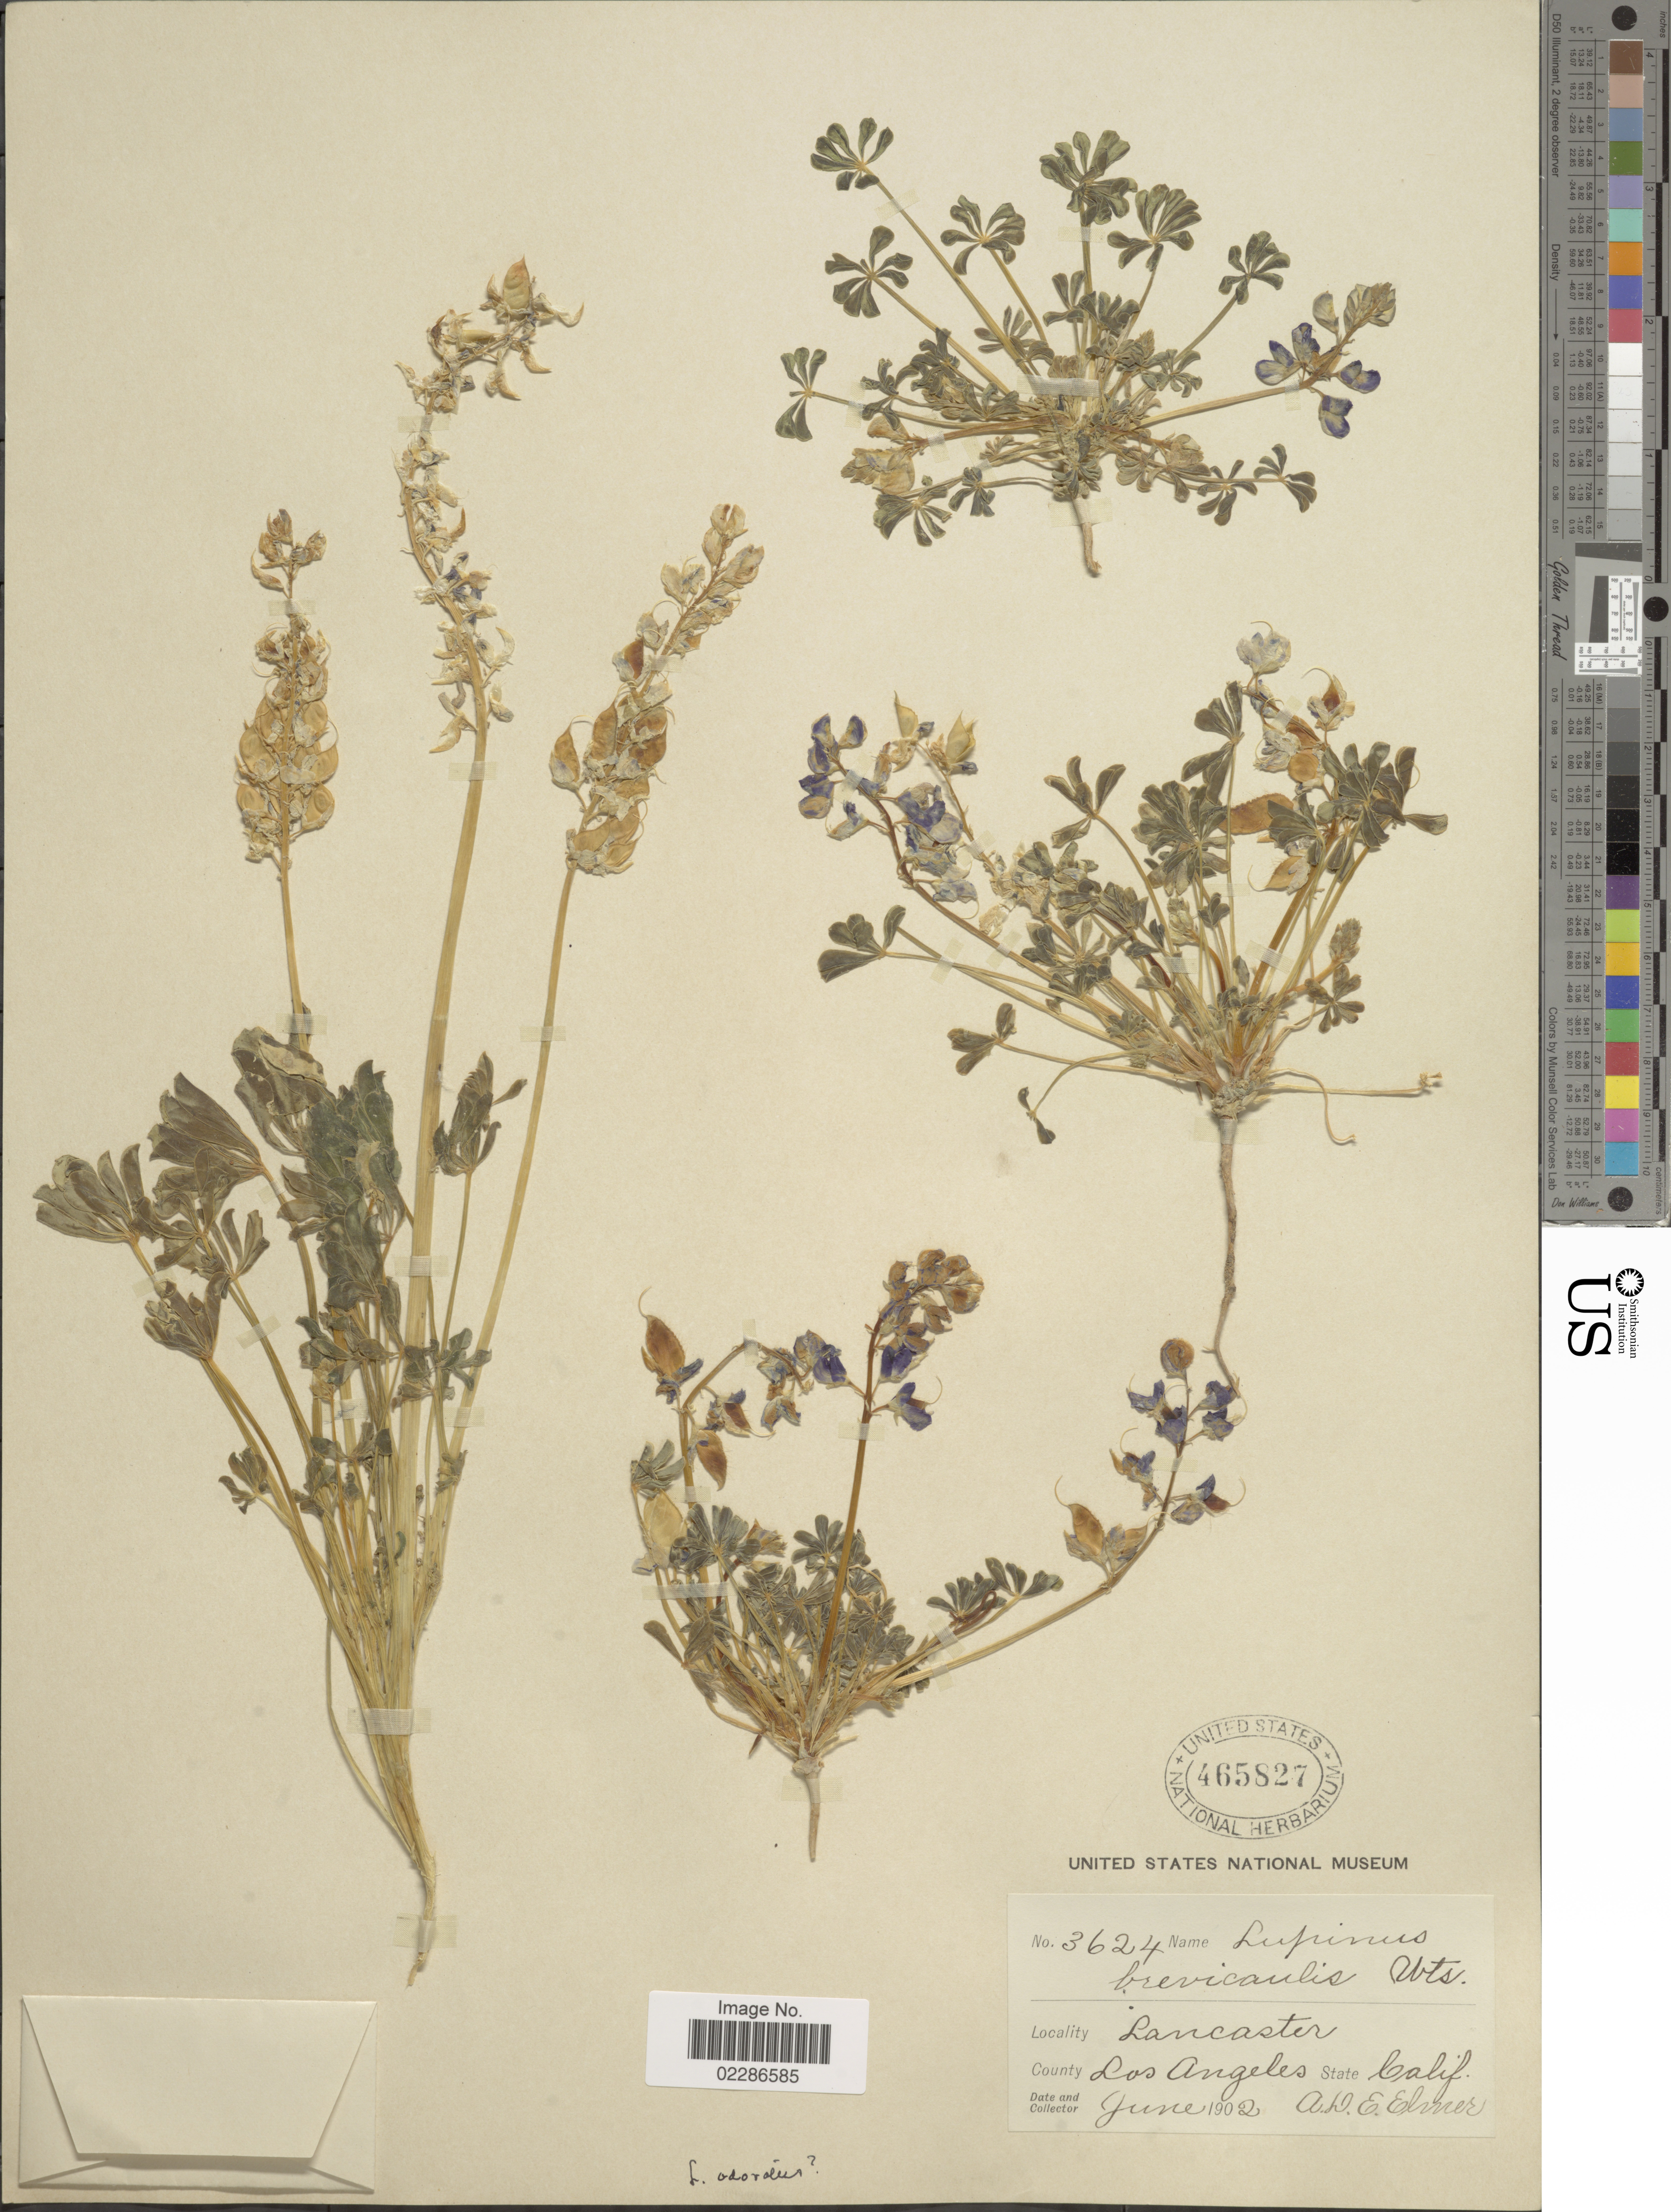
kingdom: Plantae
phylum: Tracheophyta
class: Magnoliopsida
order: Fabales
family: Fabaceae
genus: Lupinus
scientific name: Lupinus odoratus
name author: A. Heller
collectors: A. D. E. Elmer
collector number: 3624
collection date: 1902-06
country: United States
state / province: California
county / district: Los Angeles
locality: Lancaster, Los Angeles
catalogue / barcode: US 465827